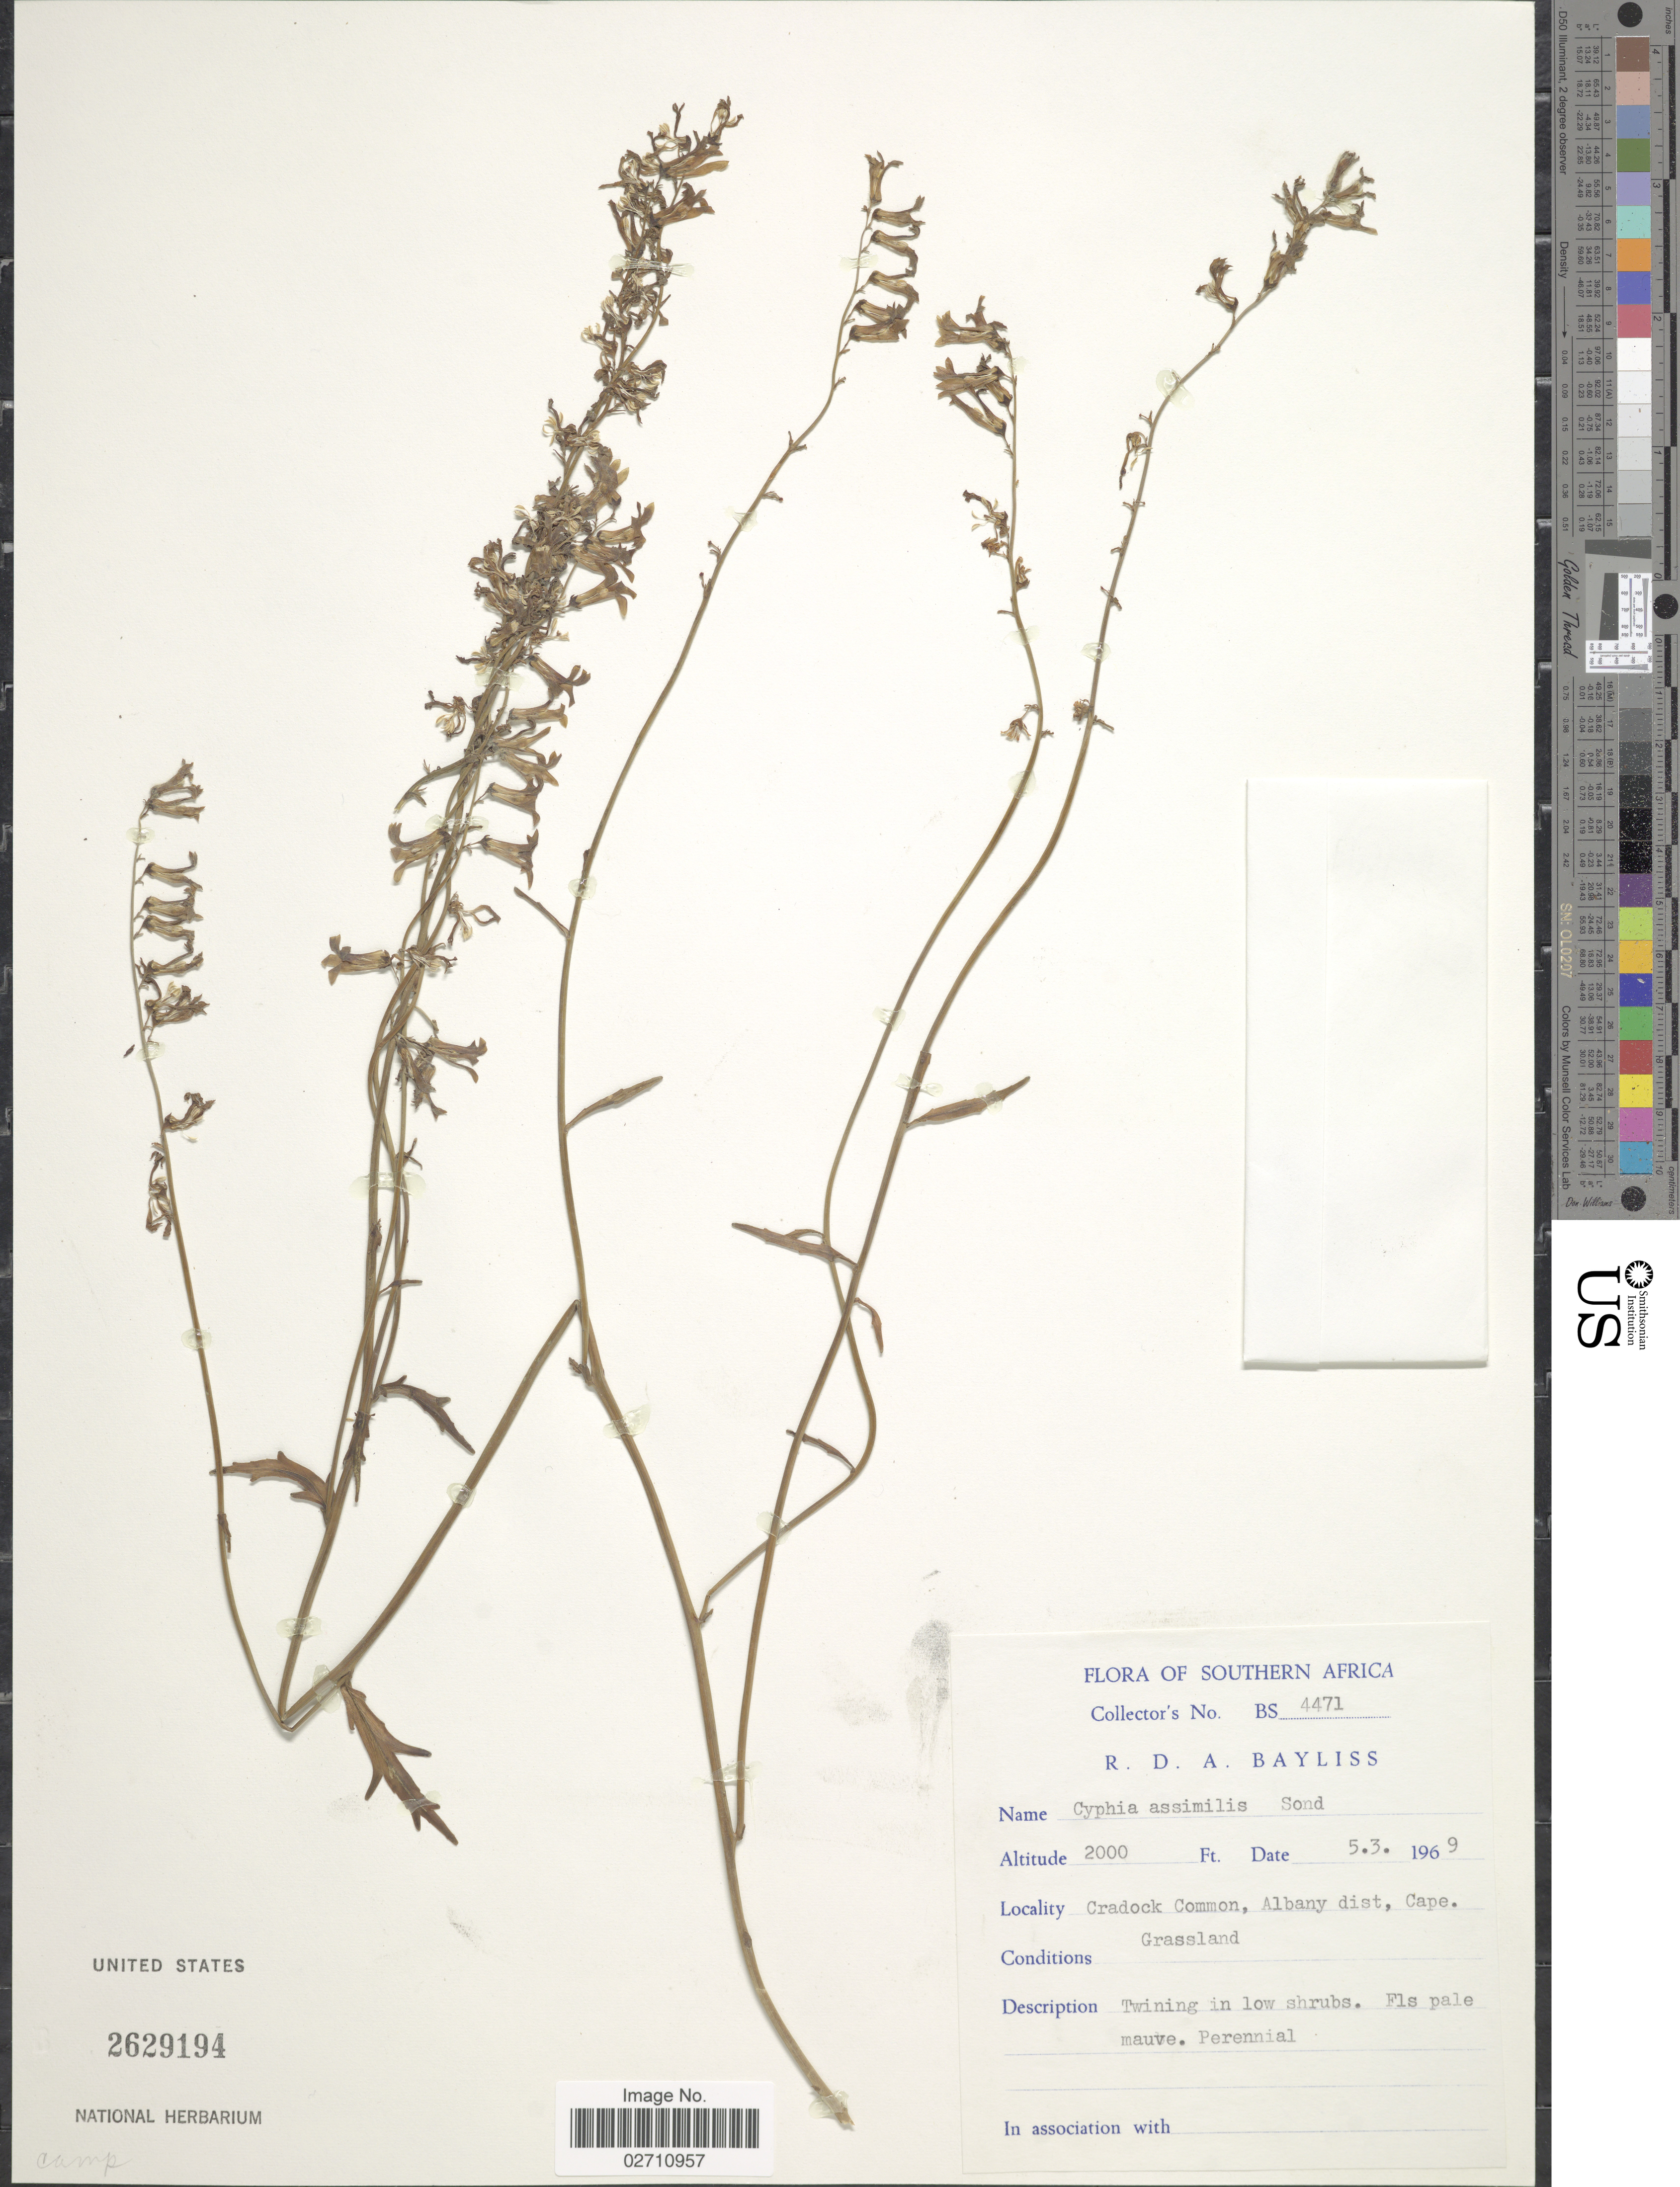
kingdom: Plantae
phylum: Tracheophyta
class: Magnoliopsida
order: Asterales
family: Campanulaceae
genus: Cyphia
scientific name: Cyphia assimilis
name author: Sond.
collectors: R. Bayliss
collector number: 4471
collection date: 1969-03-05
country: South Africa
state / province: Eastern Cape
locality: Southern Africa, Cradock Common, Albany dist., Cape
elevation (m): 610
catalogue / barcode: US 2629194